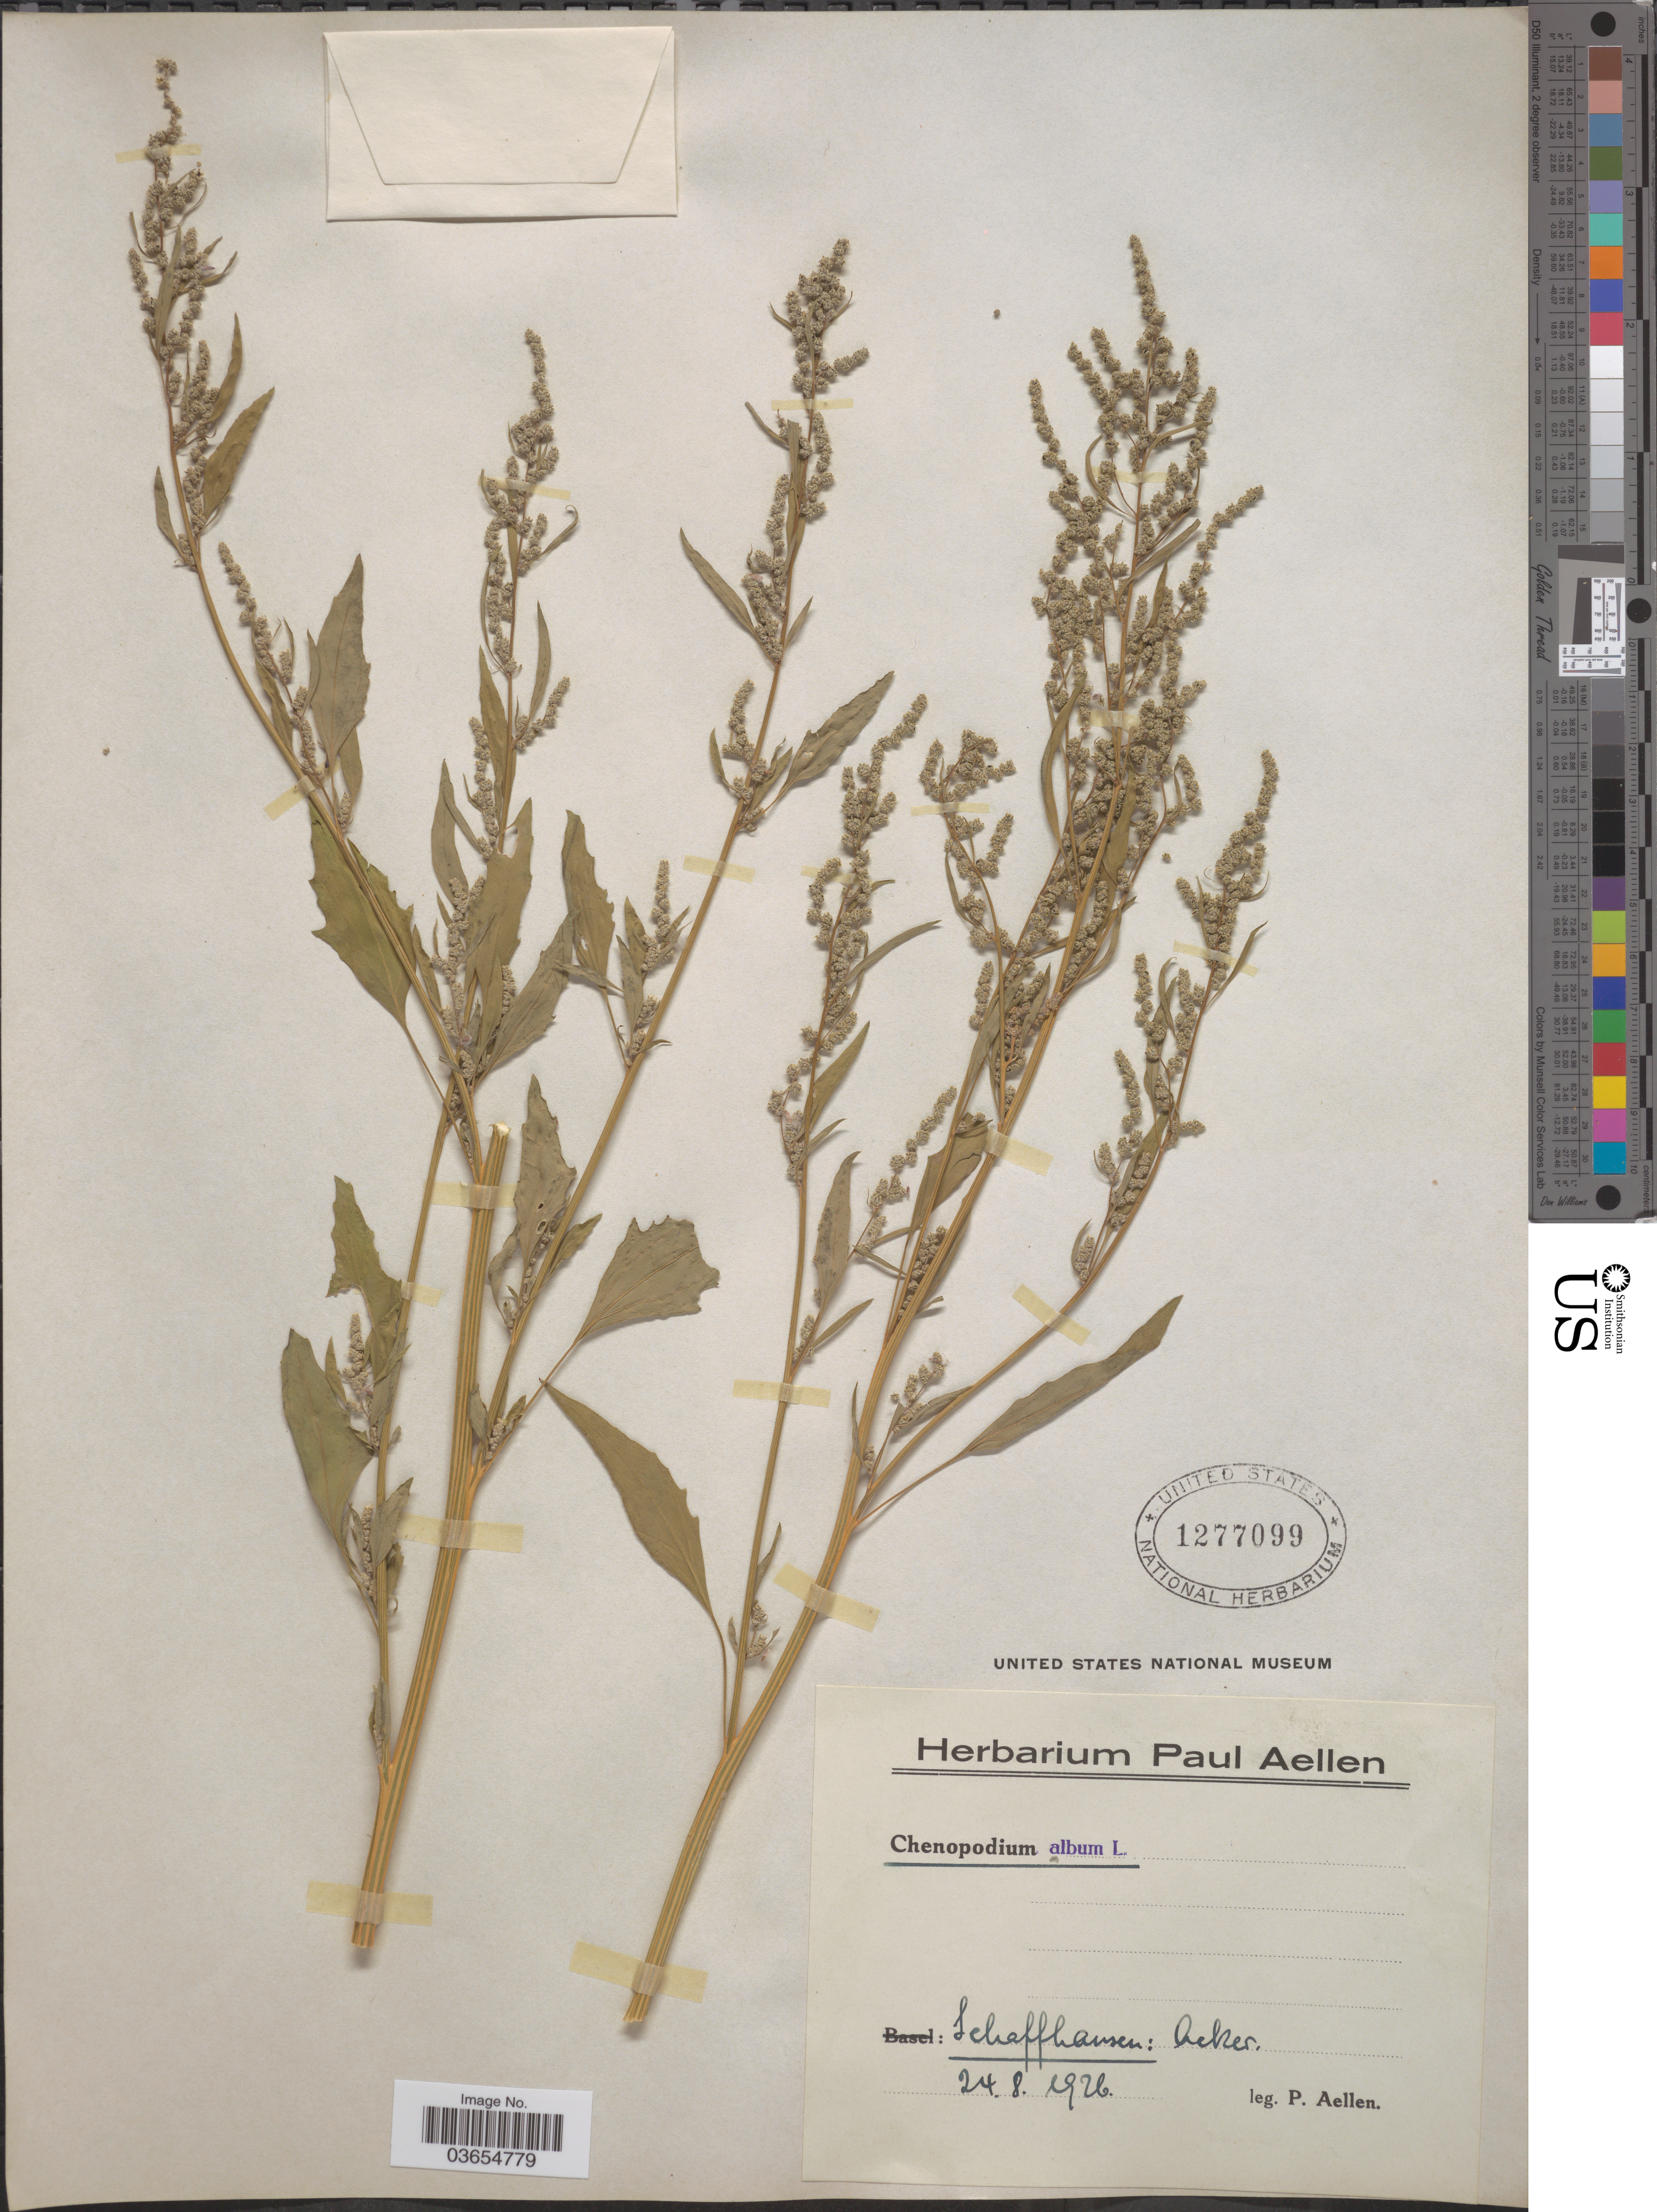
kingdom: Plantae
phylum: Tracheophyta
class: Magnoliopsida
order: Caryophyllales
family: Amaranthaceae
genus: Chenopodium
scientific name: Chenopodium album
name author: L.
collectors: P. Aellen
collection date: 1926-08-24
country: Switzerland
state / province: Schaffhausen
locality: Acker.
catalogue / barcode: US 1277099